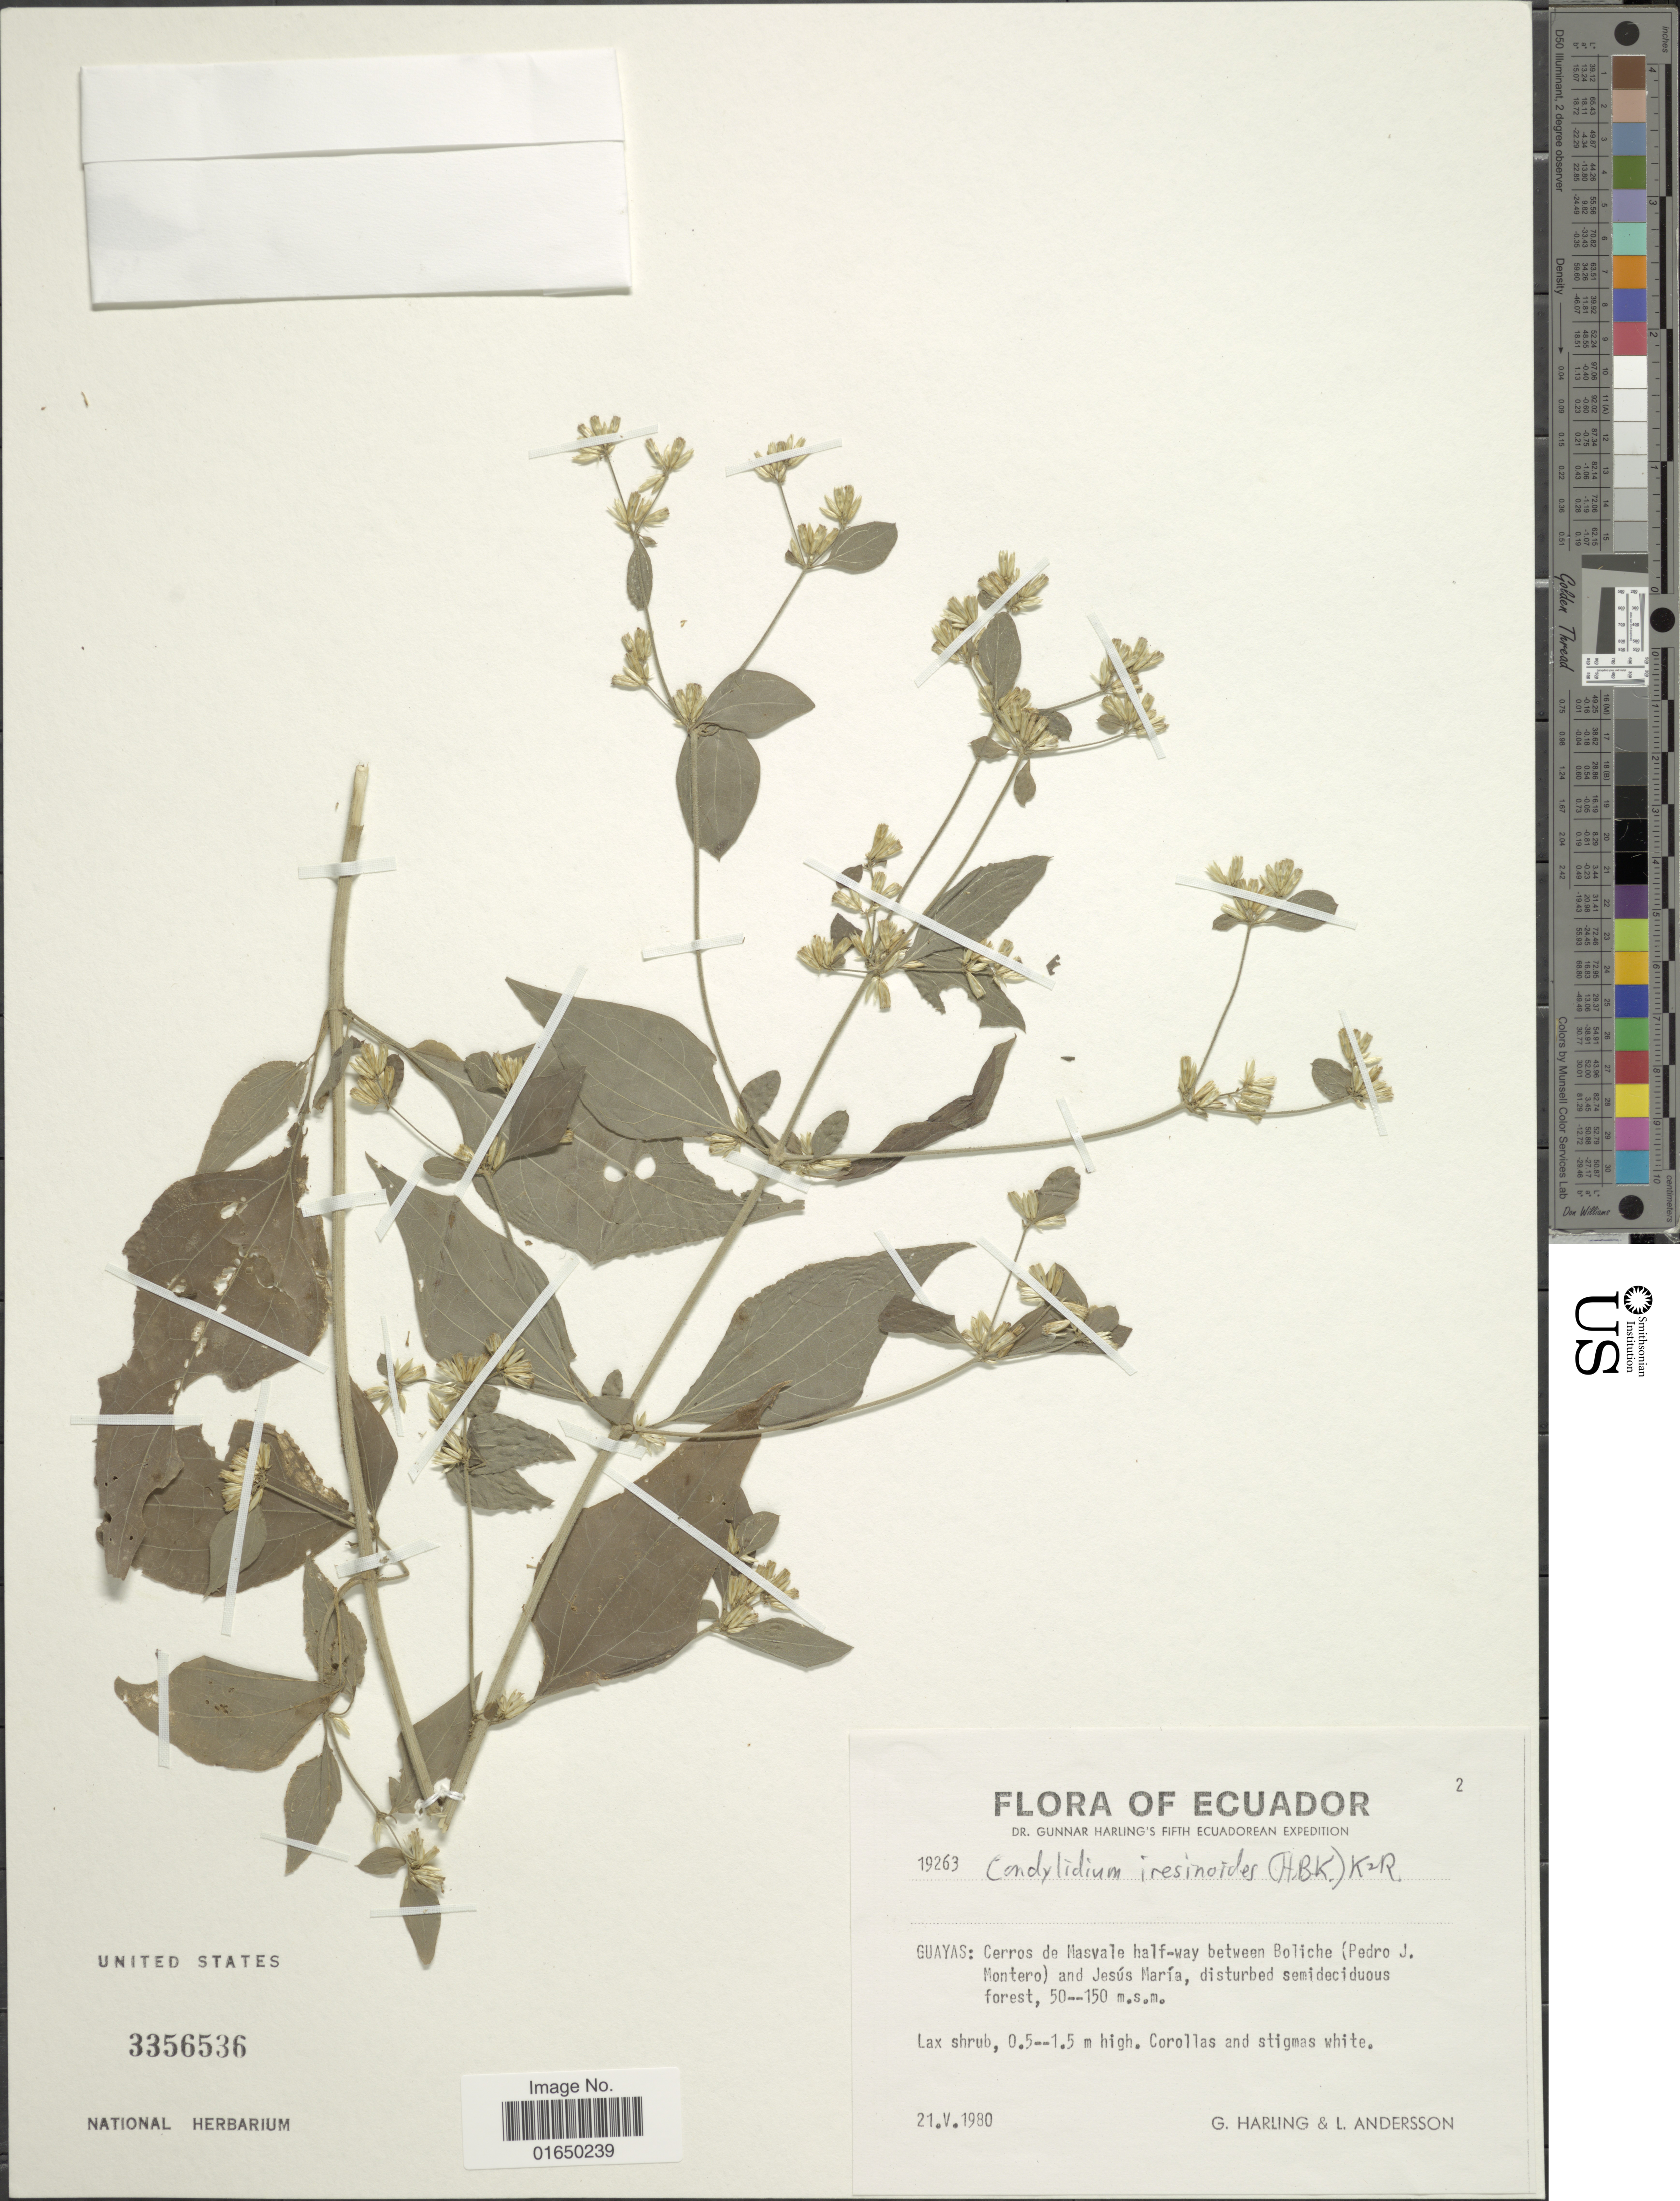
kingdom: Plantae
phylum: Tracheophyta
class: Magnoliopsida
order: Asterales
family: Asteraceae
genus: Condylidium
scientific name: Condylidium iresinoides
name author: (Kunth) R.M. King & H. Rob.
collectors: G. Harling & L. Andersson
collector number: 19263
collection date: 1980-05-21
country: Ecuador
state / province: Guayas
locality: Cerros de Masvale half-way between Boliche (Pedro J. Montero) and Jesús María, disturbed semideciduous forest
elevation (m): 50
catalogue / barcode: US 3356536